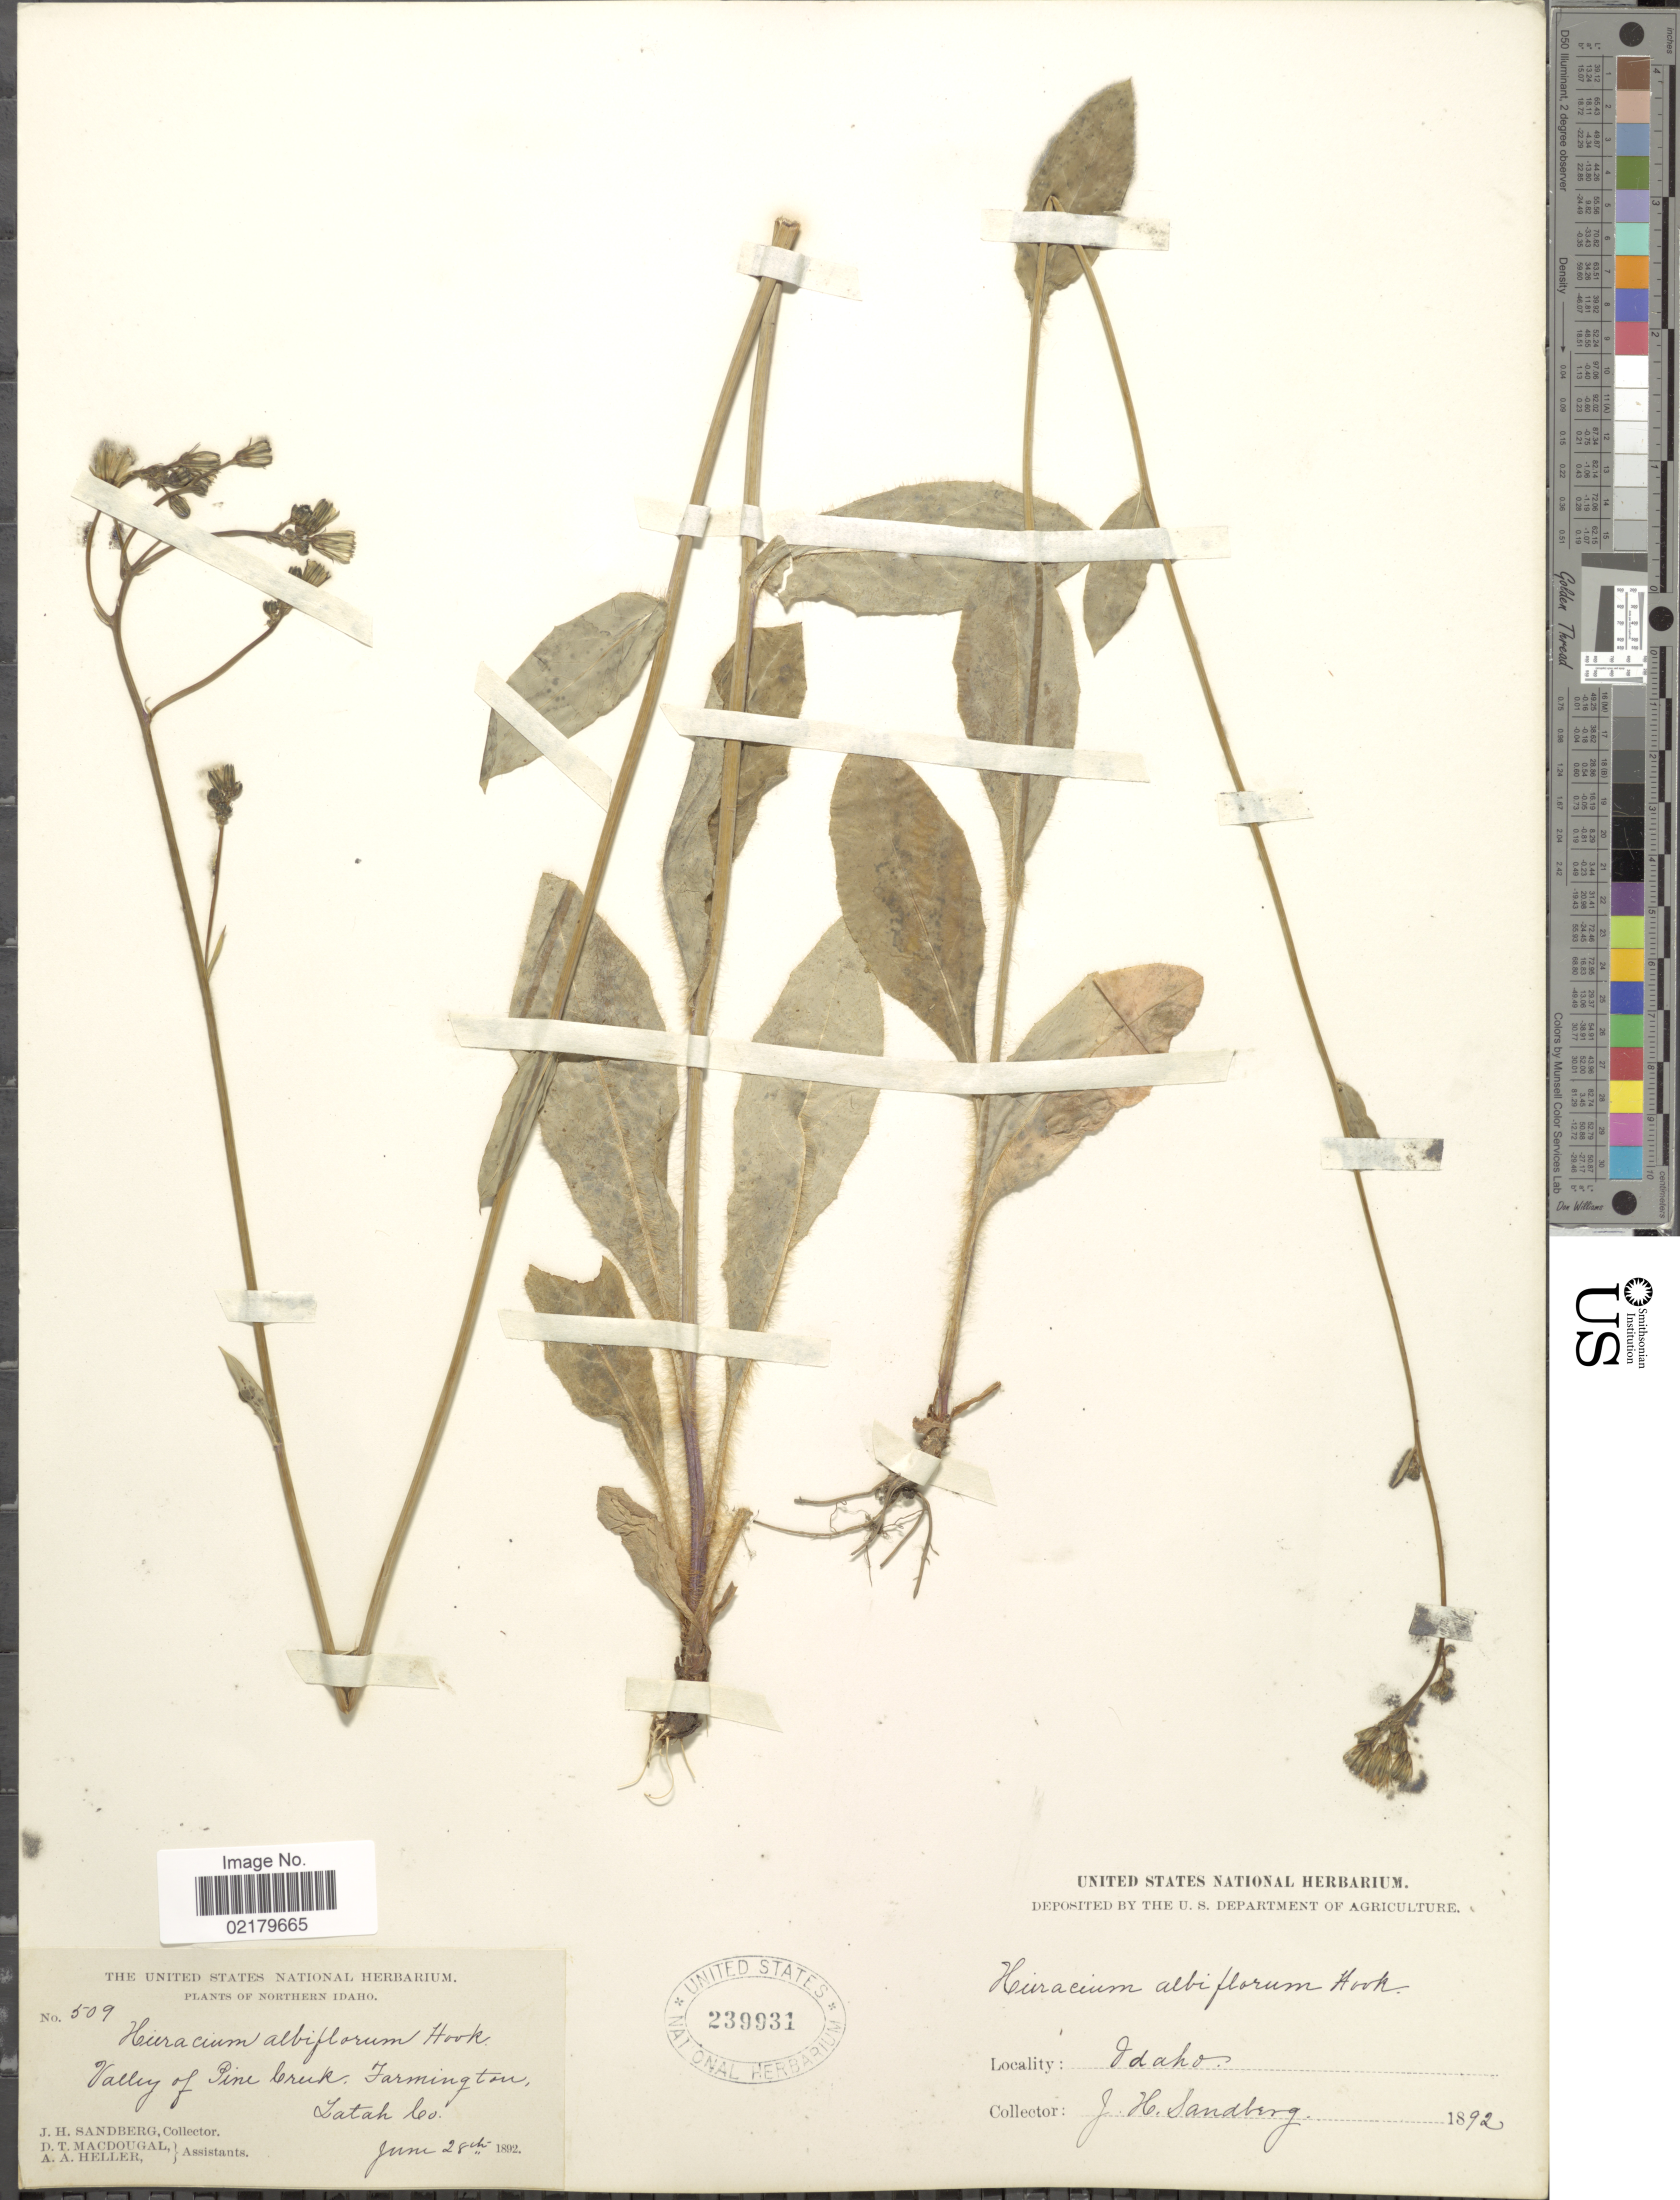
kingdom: Plantae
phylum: Tracheophyta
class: Magnoliopsida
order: Asterales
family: Asteraceae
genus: Hieracium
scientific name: Hieracium albiflorum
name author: Hook.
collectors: J. H. Sandberg, D. T. MacDougal & A. A. Heller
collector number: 509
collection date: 1892-06-28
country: United States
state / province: Idaho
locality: Northern Idaho, valley of Pine Creek, Farmington, Latah Co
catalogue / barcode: US 239931